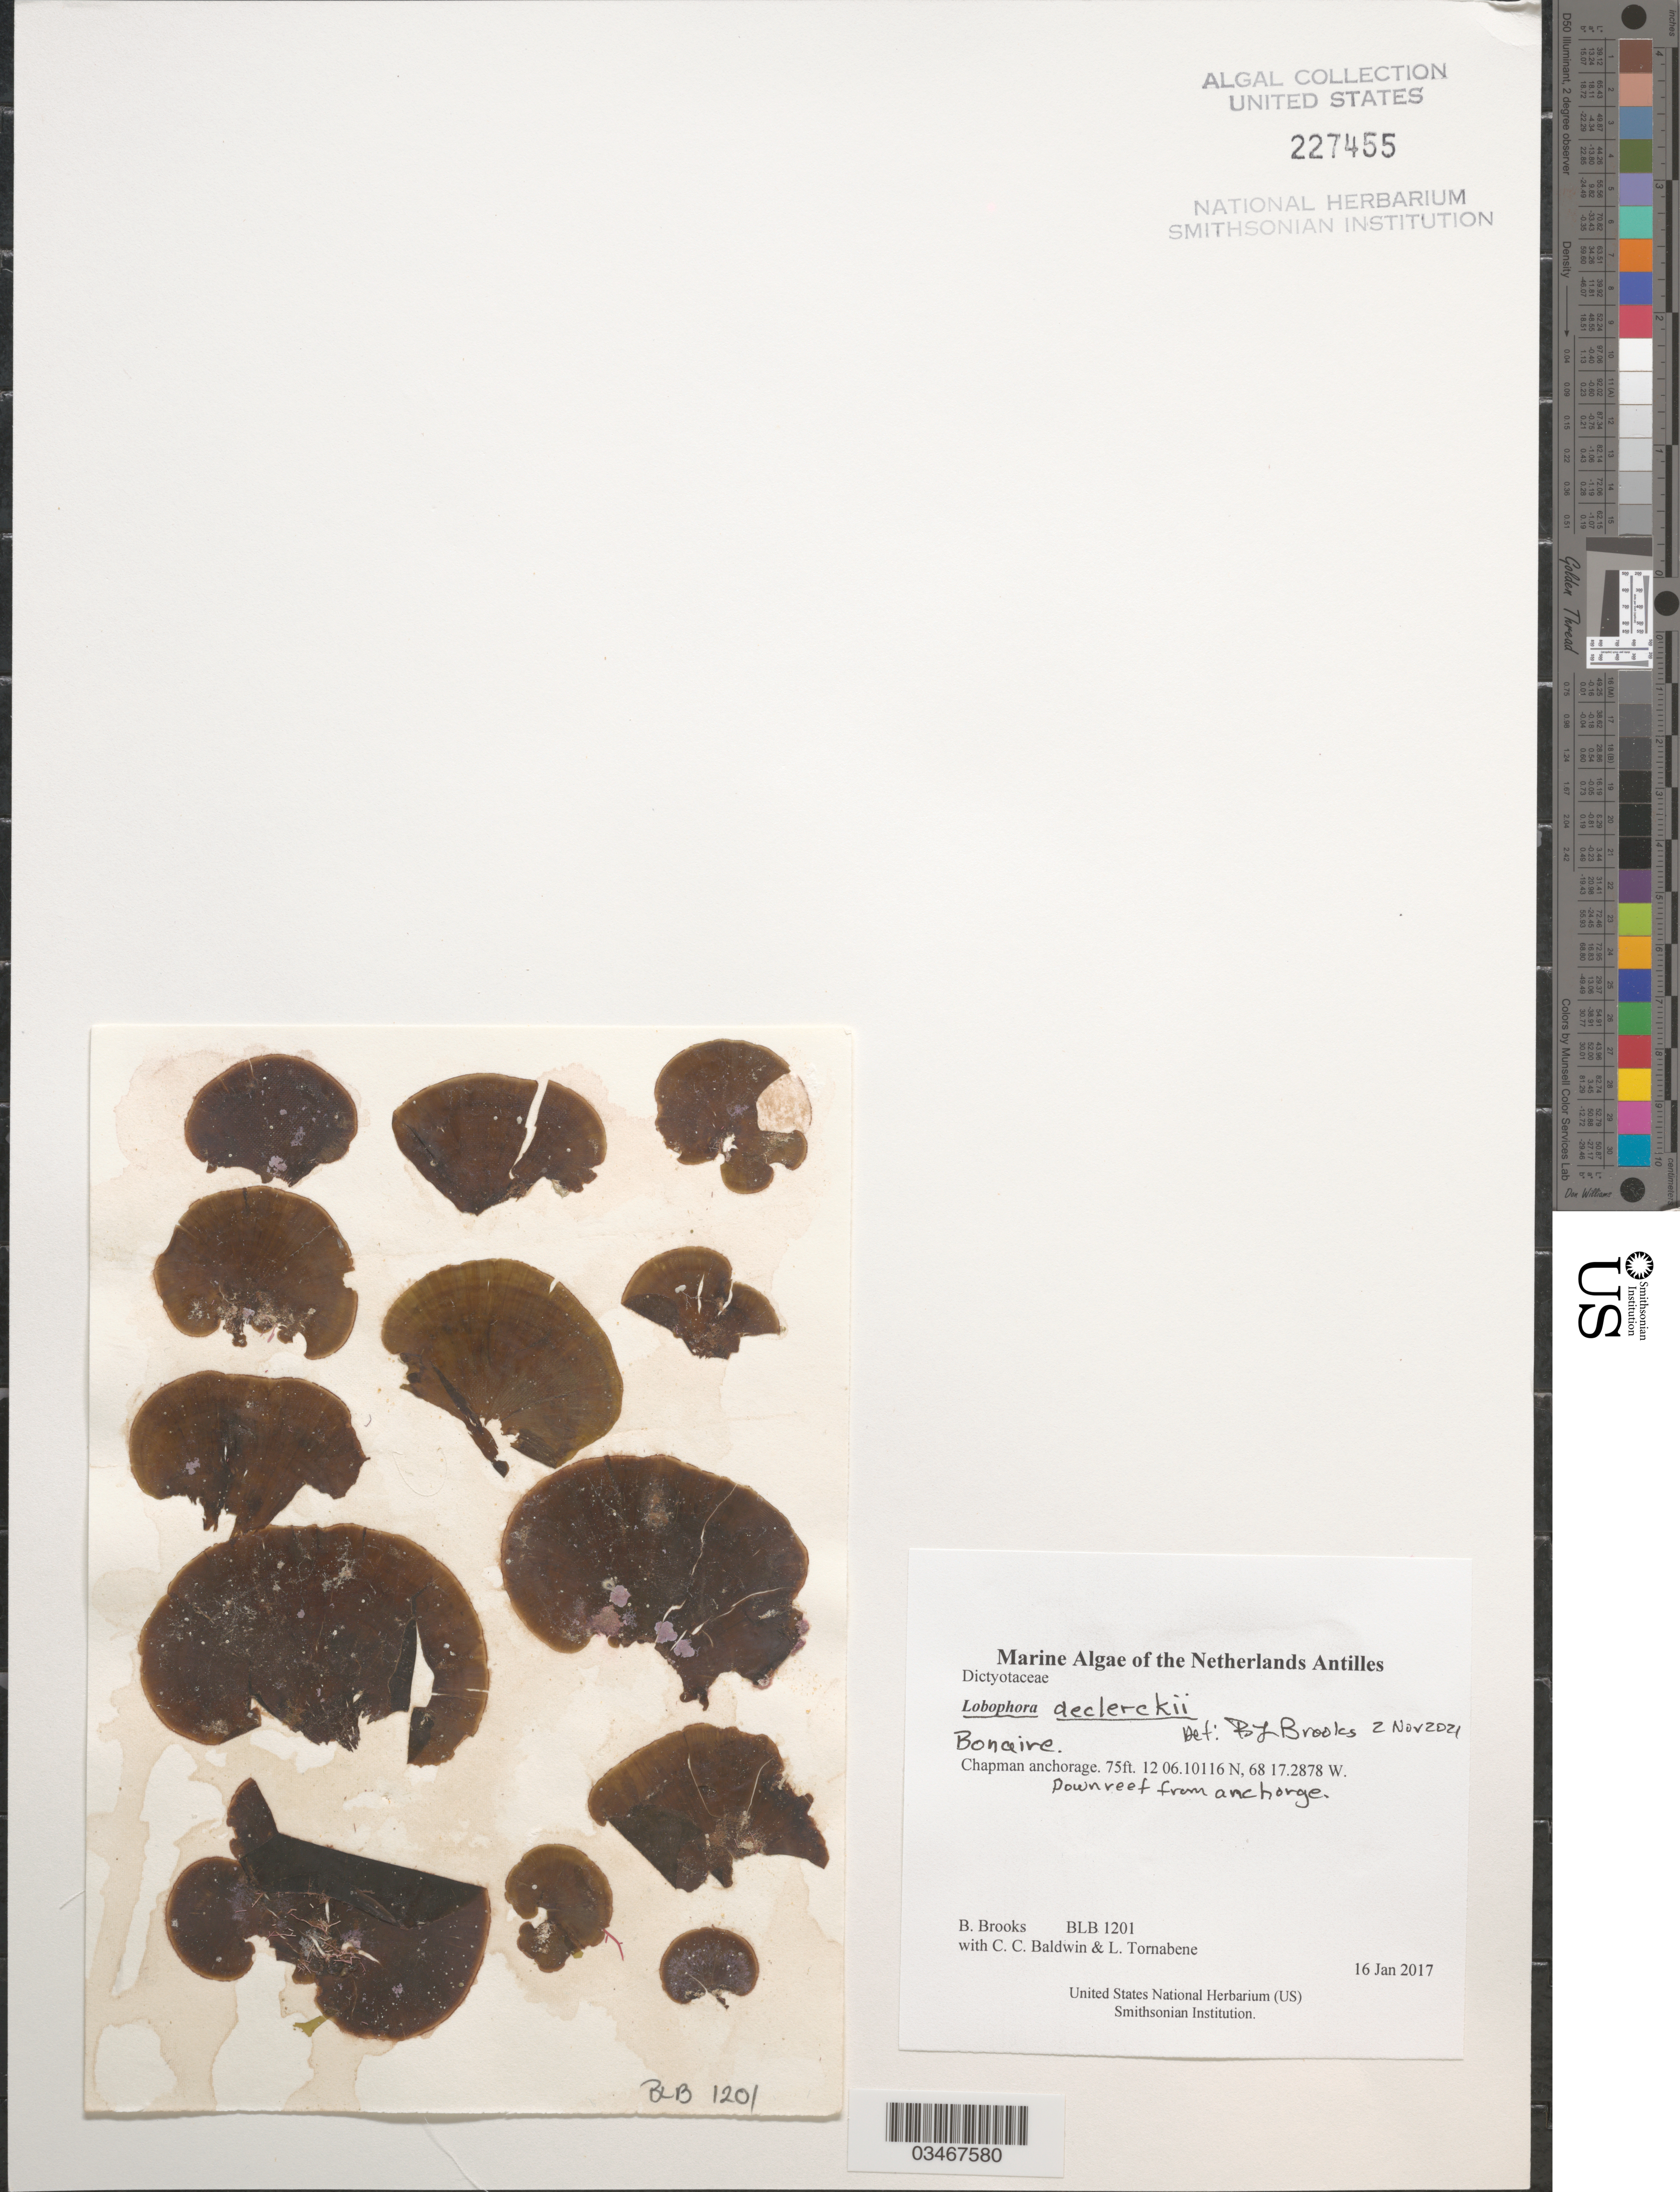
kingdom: Chromista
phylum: Ochrophyta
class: Phaeophyceae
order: Dictyotales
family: Dictyotaceae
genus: Lobophora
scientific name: Lobophora declerckii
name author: N.E. Schultz et al. in N.E. Schultz et al.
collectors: B. Brooks, C. C. Baldwin & L. Tornabene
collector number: BLB 1201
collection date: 2017-01-16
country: Netherlands Antilles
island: Bonaire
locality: Scuba dive down reef from ship anchorage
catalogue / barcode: US 227455